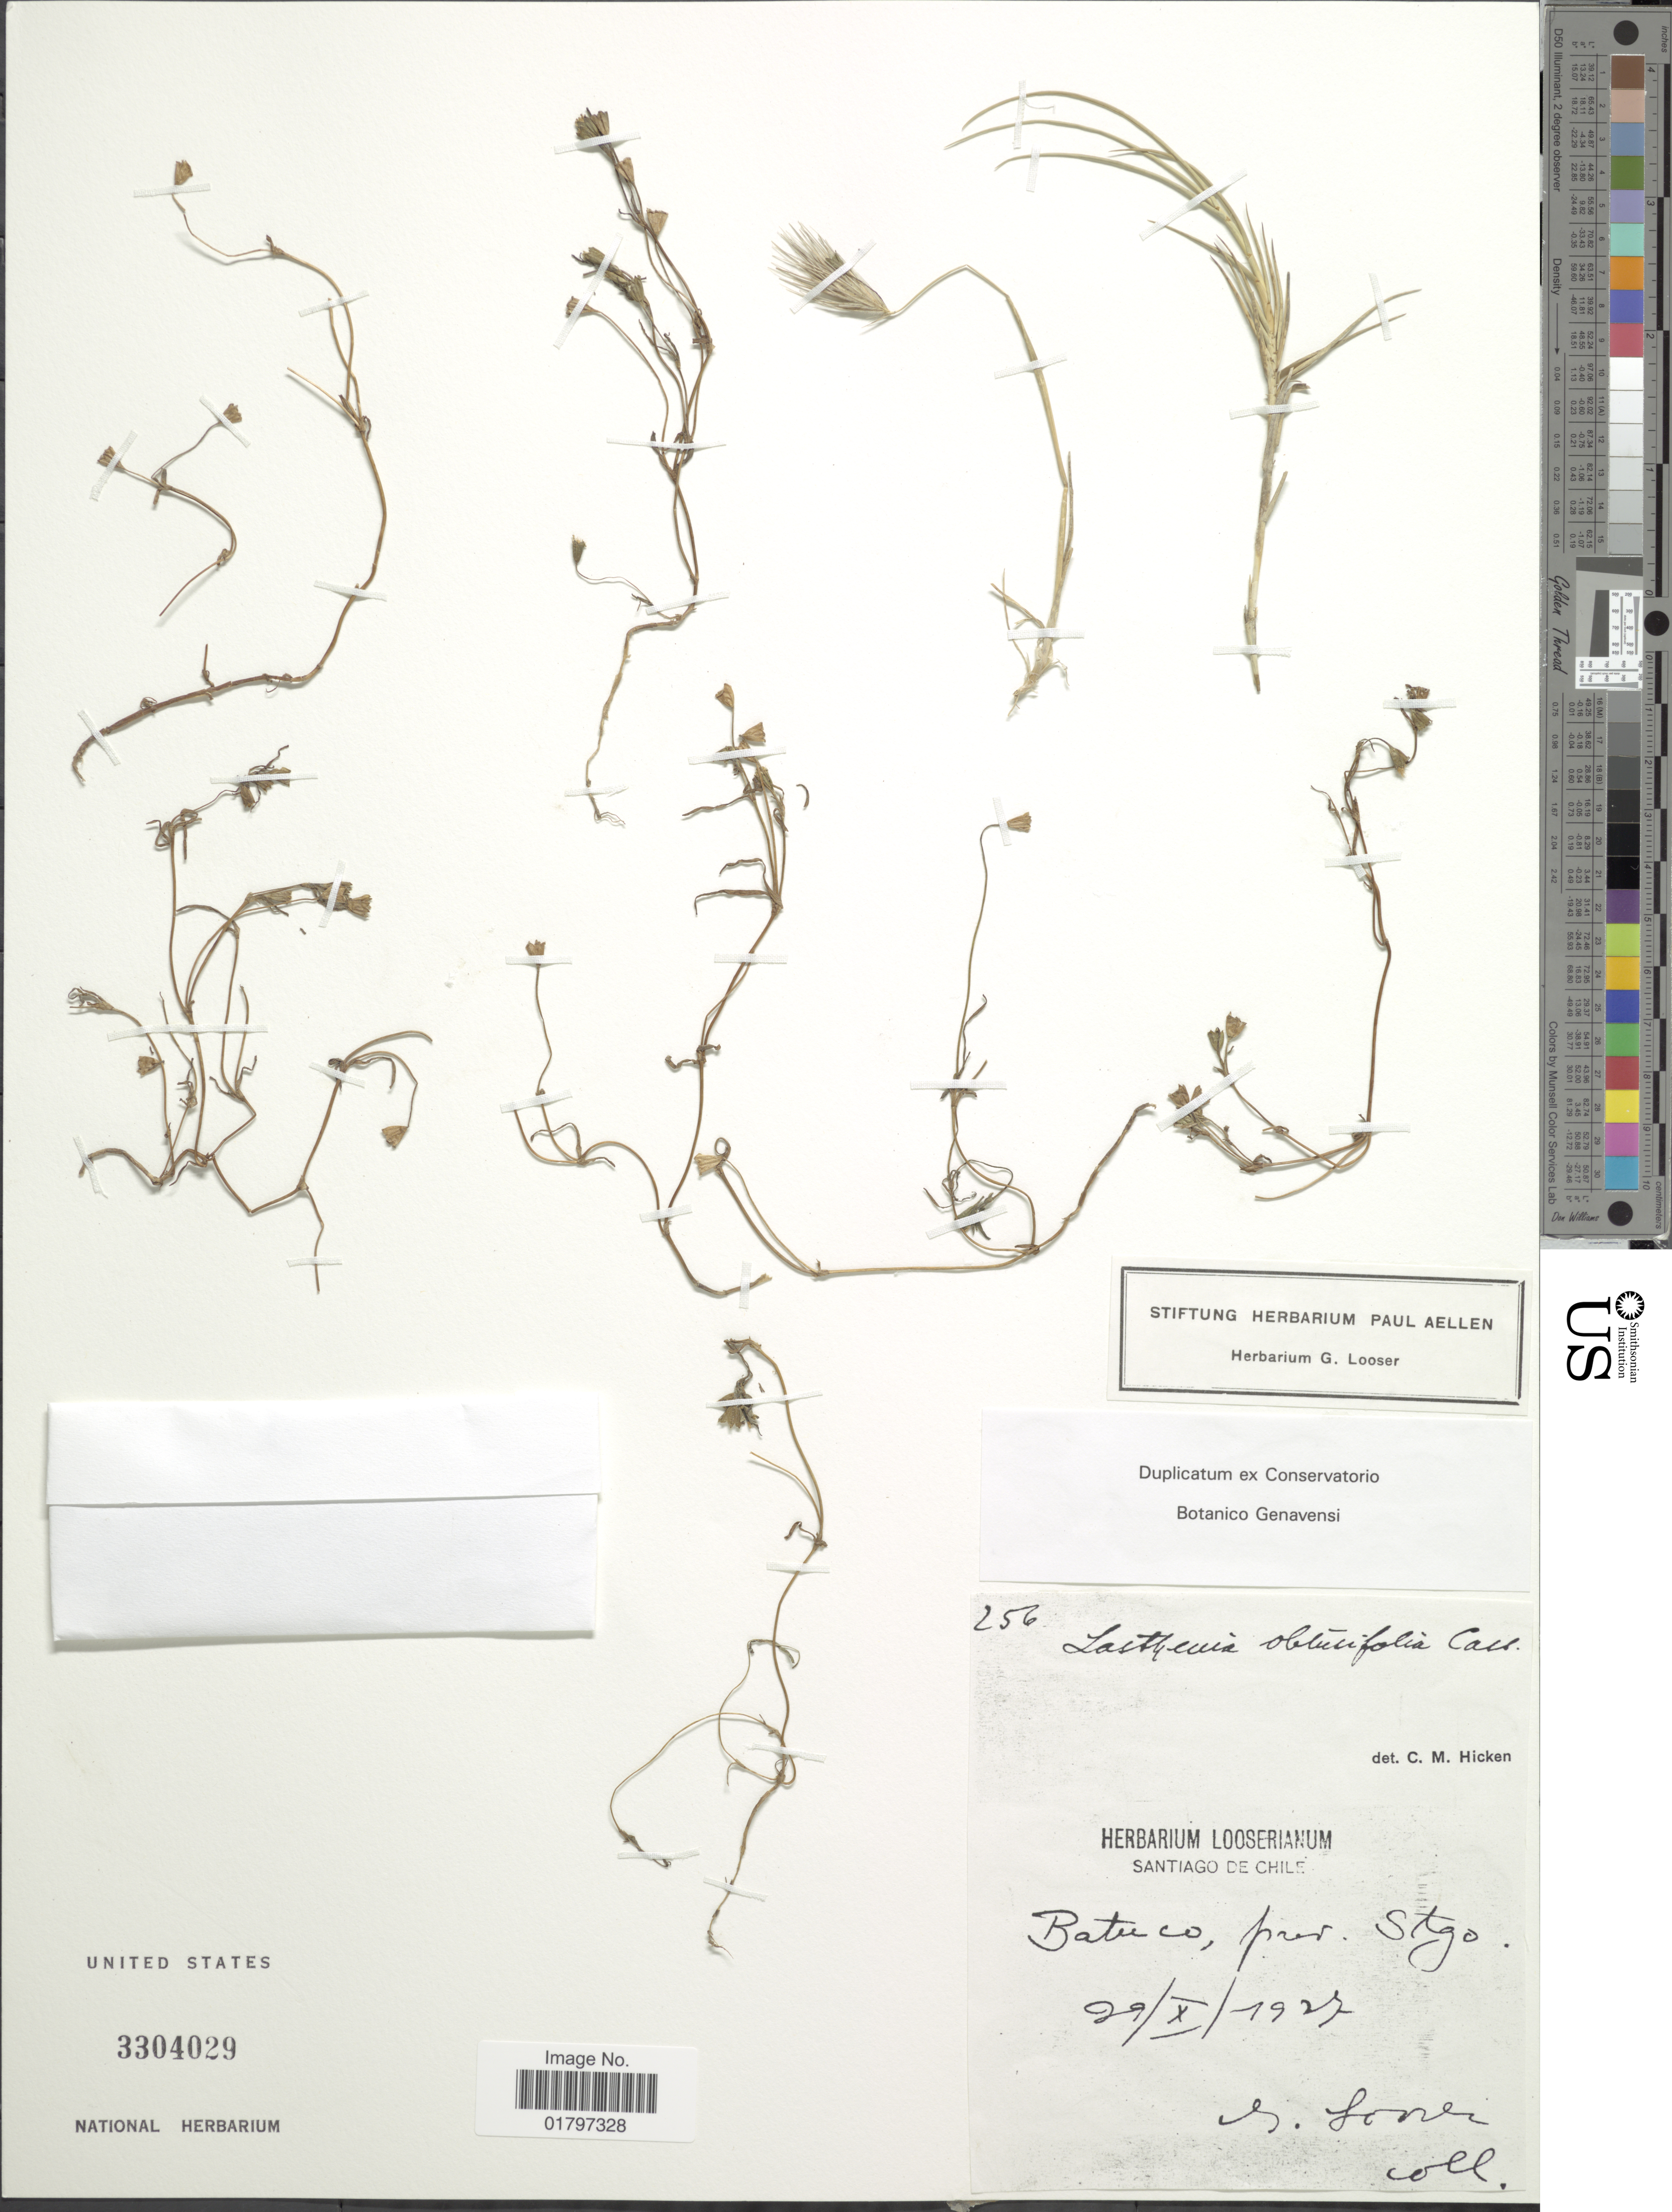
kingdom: Plantae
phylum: Tracheophyta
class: Magnoliopsida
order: Asterales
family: Asteraceae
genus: Lasthenia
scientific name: Lasthenia obtusifolia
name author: Cass.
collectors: G. Looser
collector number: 256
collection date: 1927-10-29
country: Chile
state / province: Región Metropolitana (RM)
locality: Santiago de Chile. Batuco, prov. Stgo.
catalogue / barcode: US 3304029